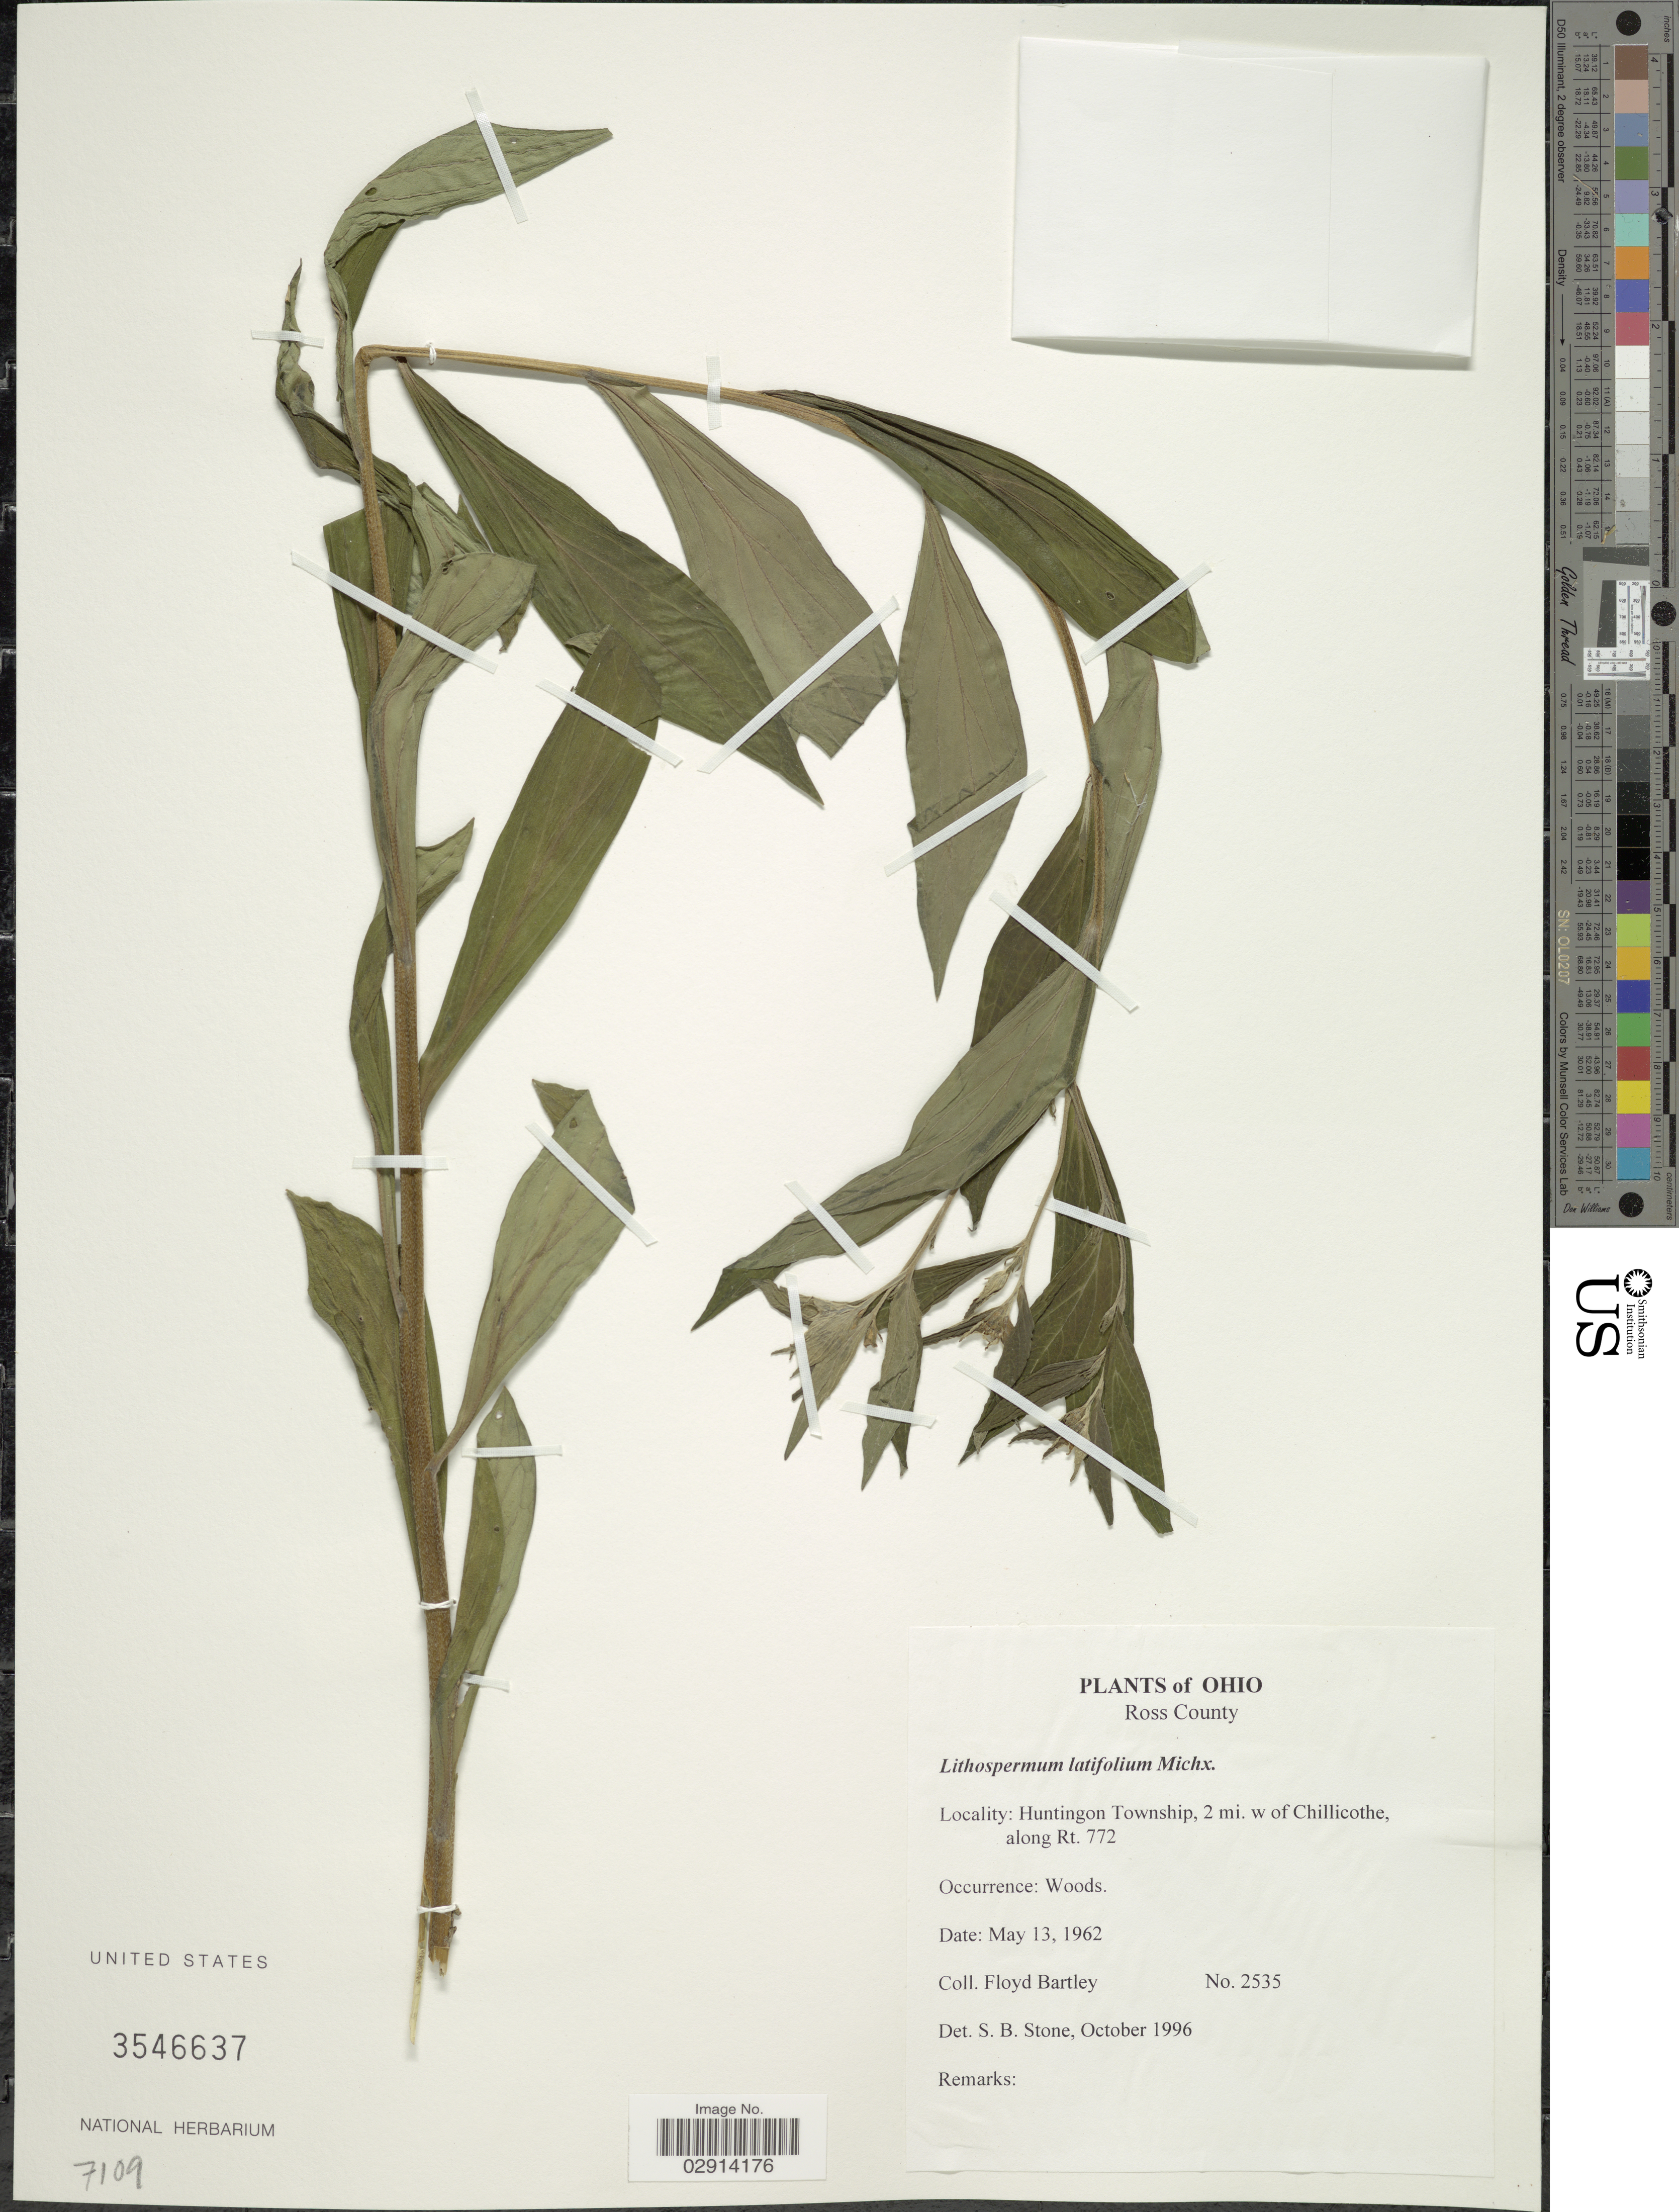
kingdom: Plantae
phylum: Tracheophyta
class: Magnoliopsida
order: Boraginales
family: Boraginaceae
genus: Lithospermum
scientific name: Lithospermum latifolium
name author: Michx.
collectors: F. Bartley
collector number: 2535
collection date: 1962-05-13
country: United States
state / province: Ohio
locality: Ross County. Huntington Township, 2 mi. w of Chillicothe, along Rt. 772.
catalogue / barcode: US 3546637